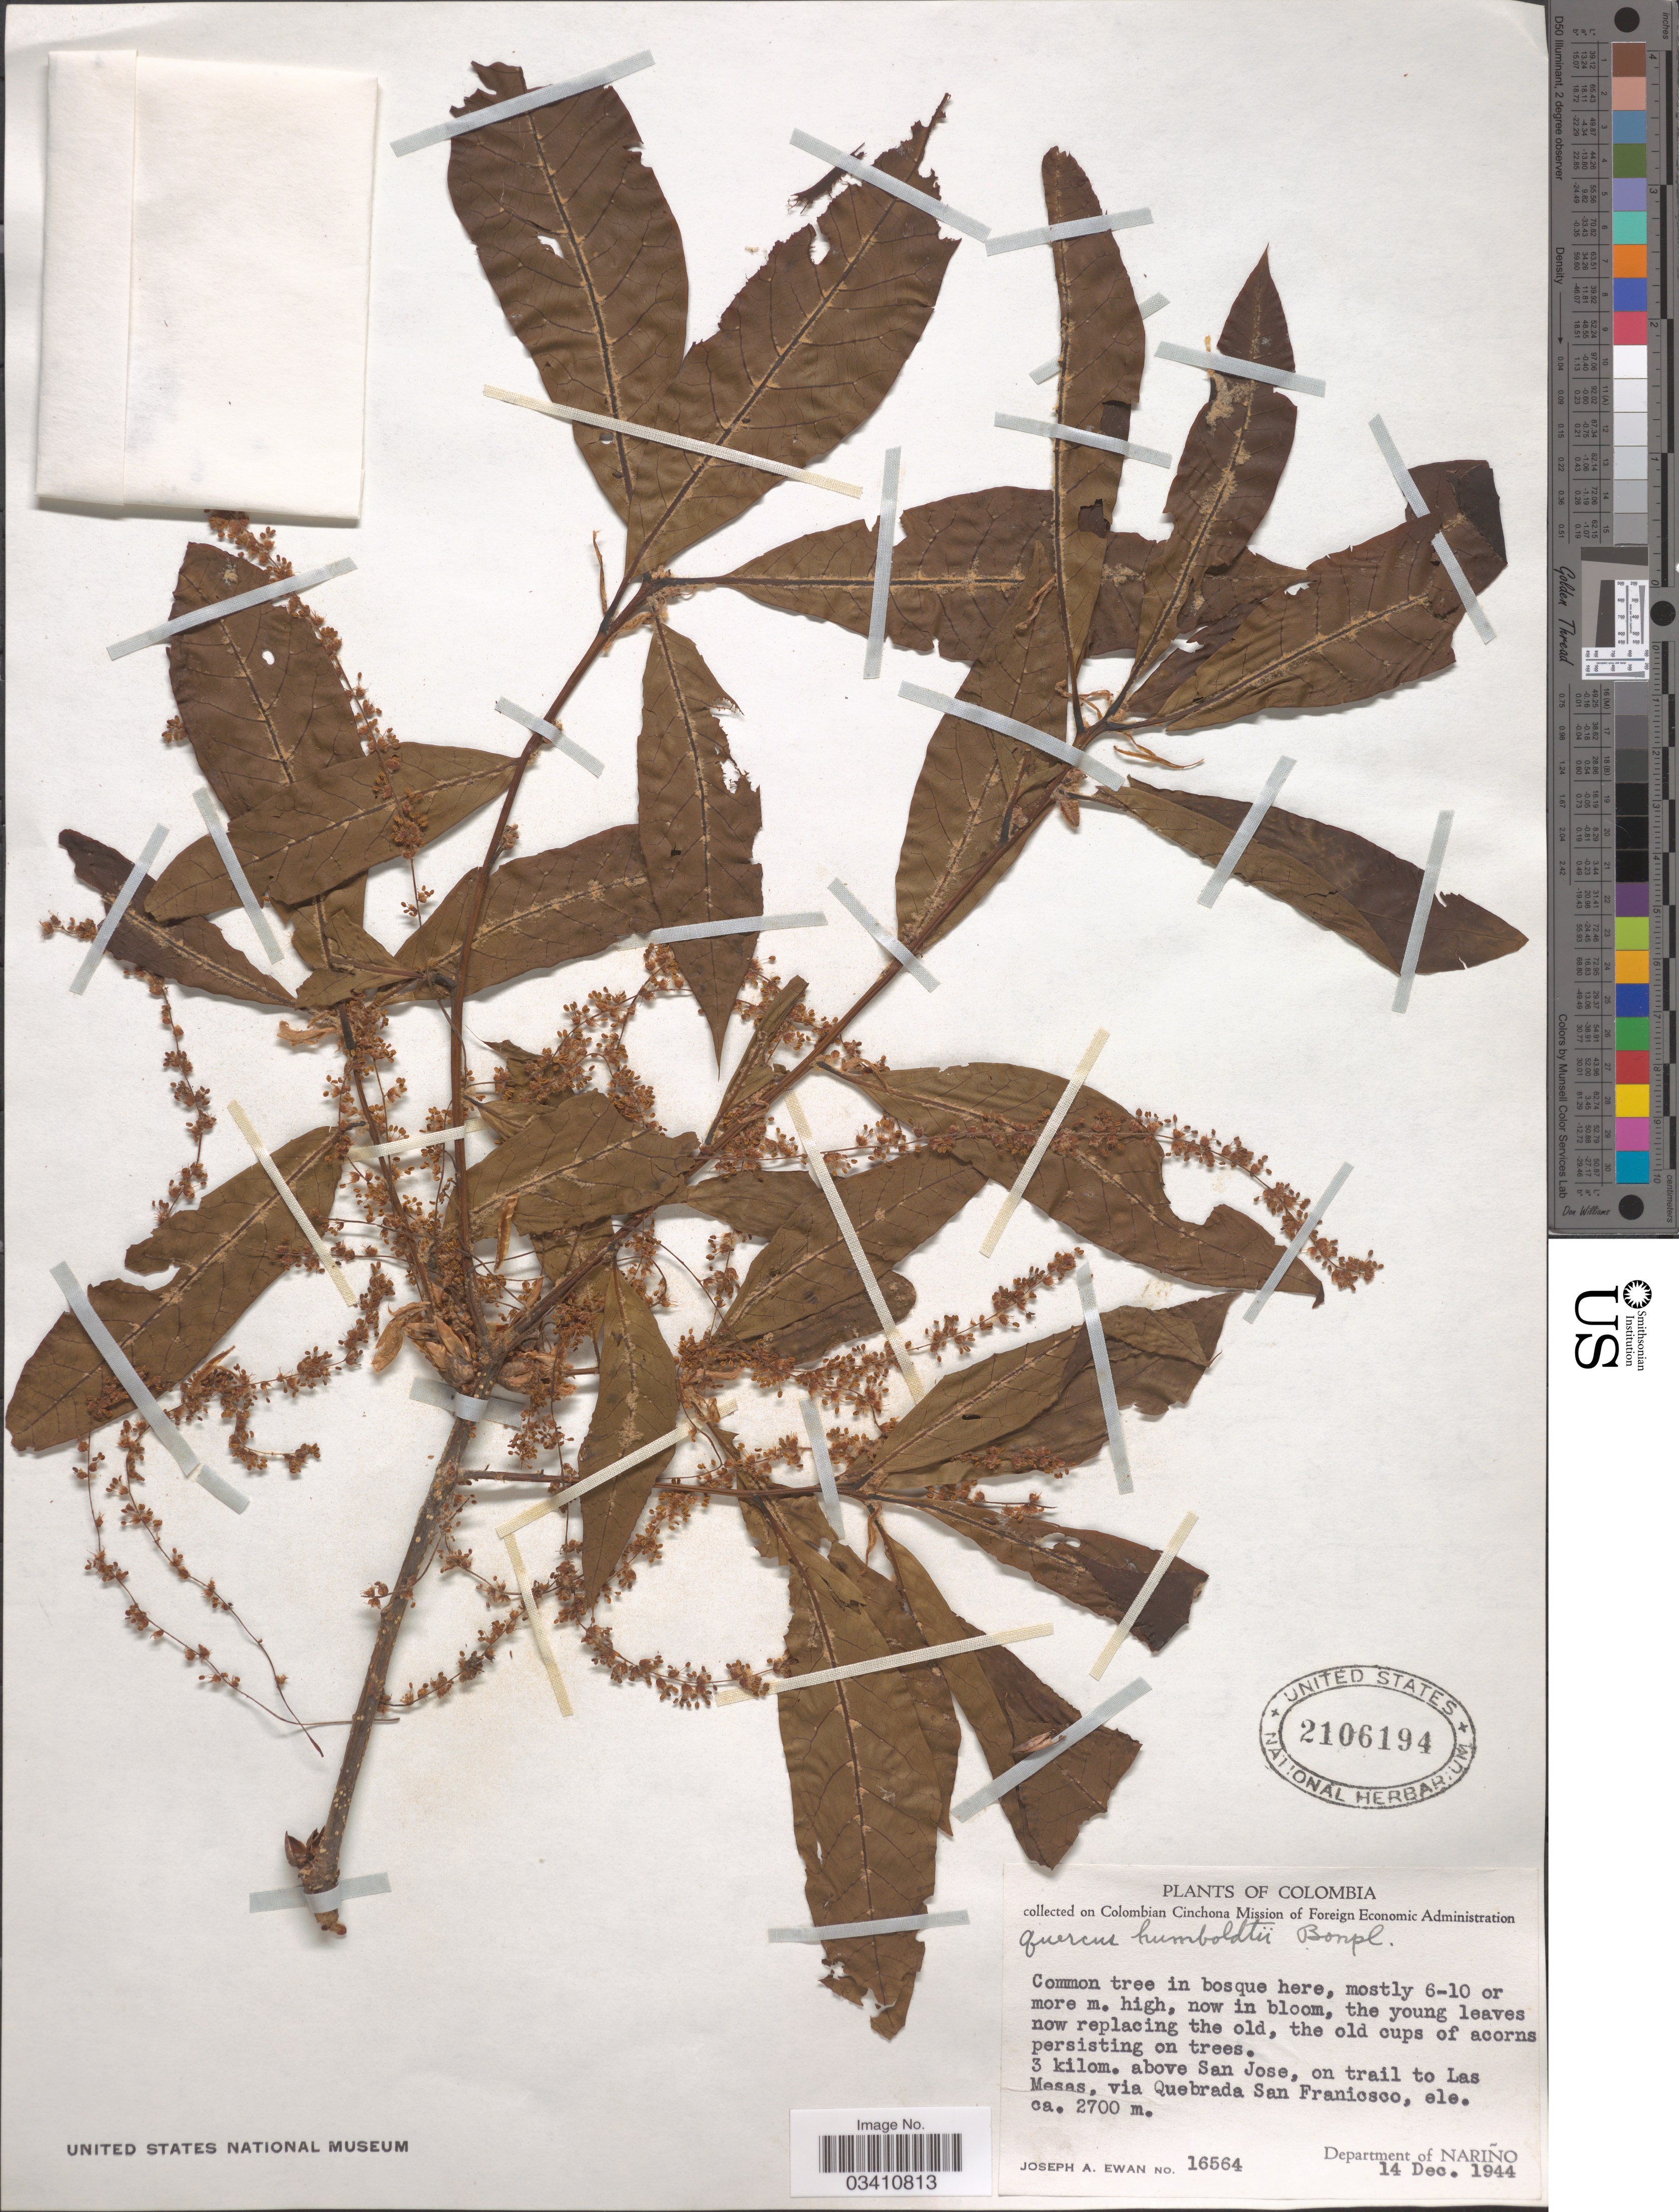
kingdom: Plantae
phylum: Tracheophyta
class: Magnoliopsida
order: Fagales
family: Fagaceae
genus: Quercus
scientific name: Quercus humboldtii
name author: Bonpl.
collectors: J. A. Ewan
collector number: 16564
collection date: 1944-12-14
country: Colombia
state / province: Nariño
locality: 3 kilom. above San Jose, on trail to Las Mesas, via Quebrada San Francisco. Department of Nariño.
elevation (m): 2700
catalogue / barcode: US 2106194